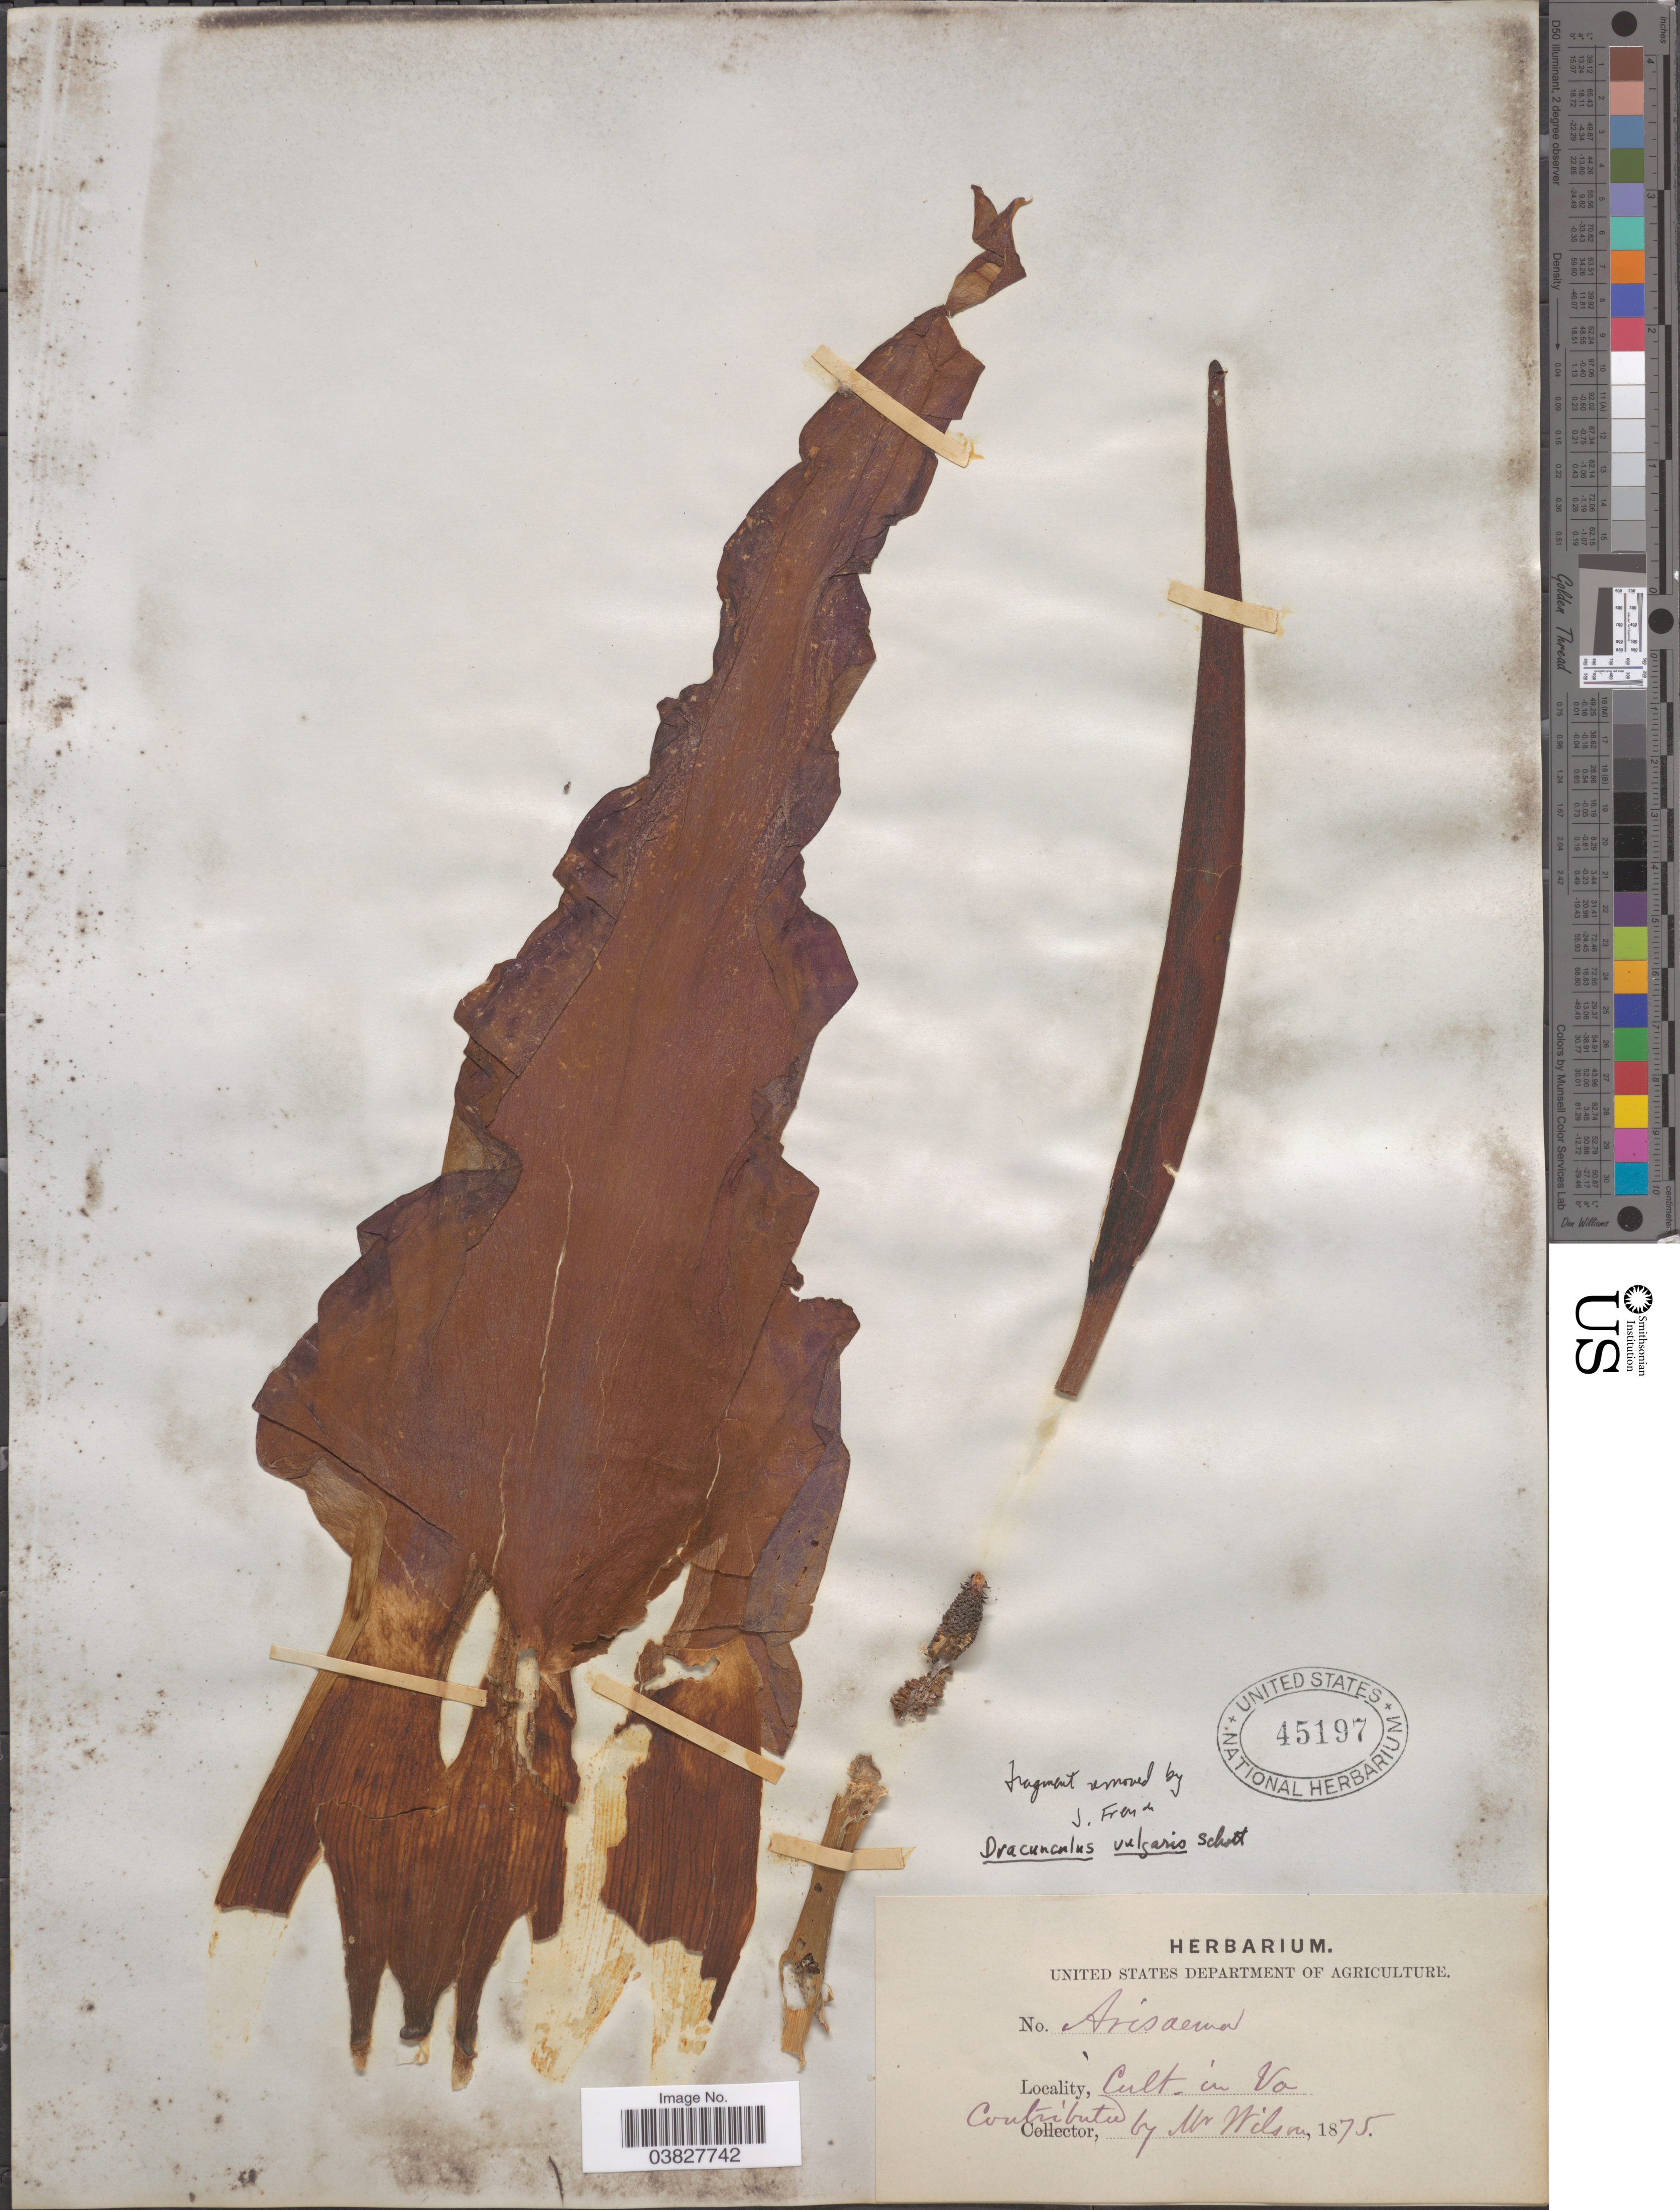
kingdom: Plantae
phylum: Tracheophyta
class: Liliopsida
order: Alismatales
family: Araceae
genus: Dracunculus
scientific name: Dracunculus vulgaris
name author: Schott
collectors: -- Wilson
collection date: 1875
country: United States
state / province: Virginia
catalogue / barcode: US 45197